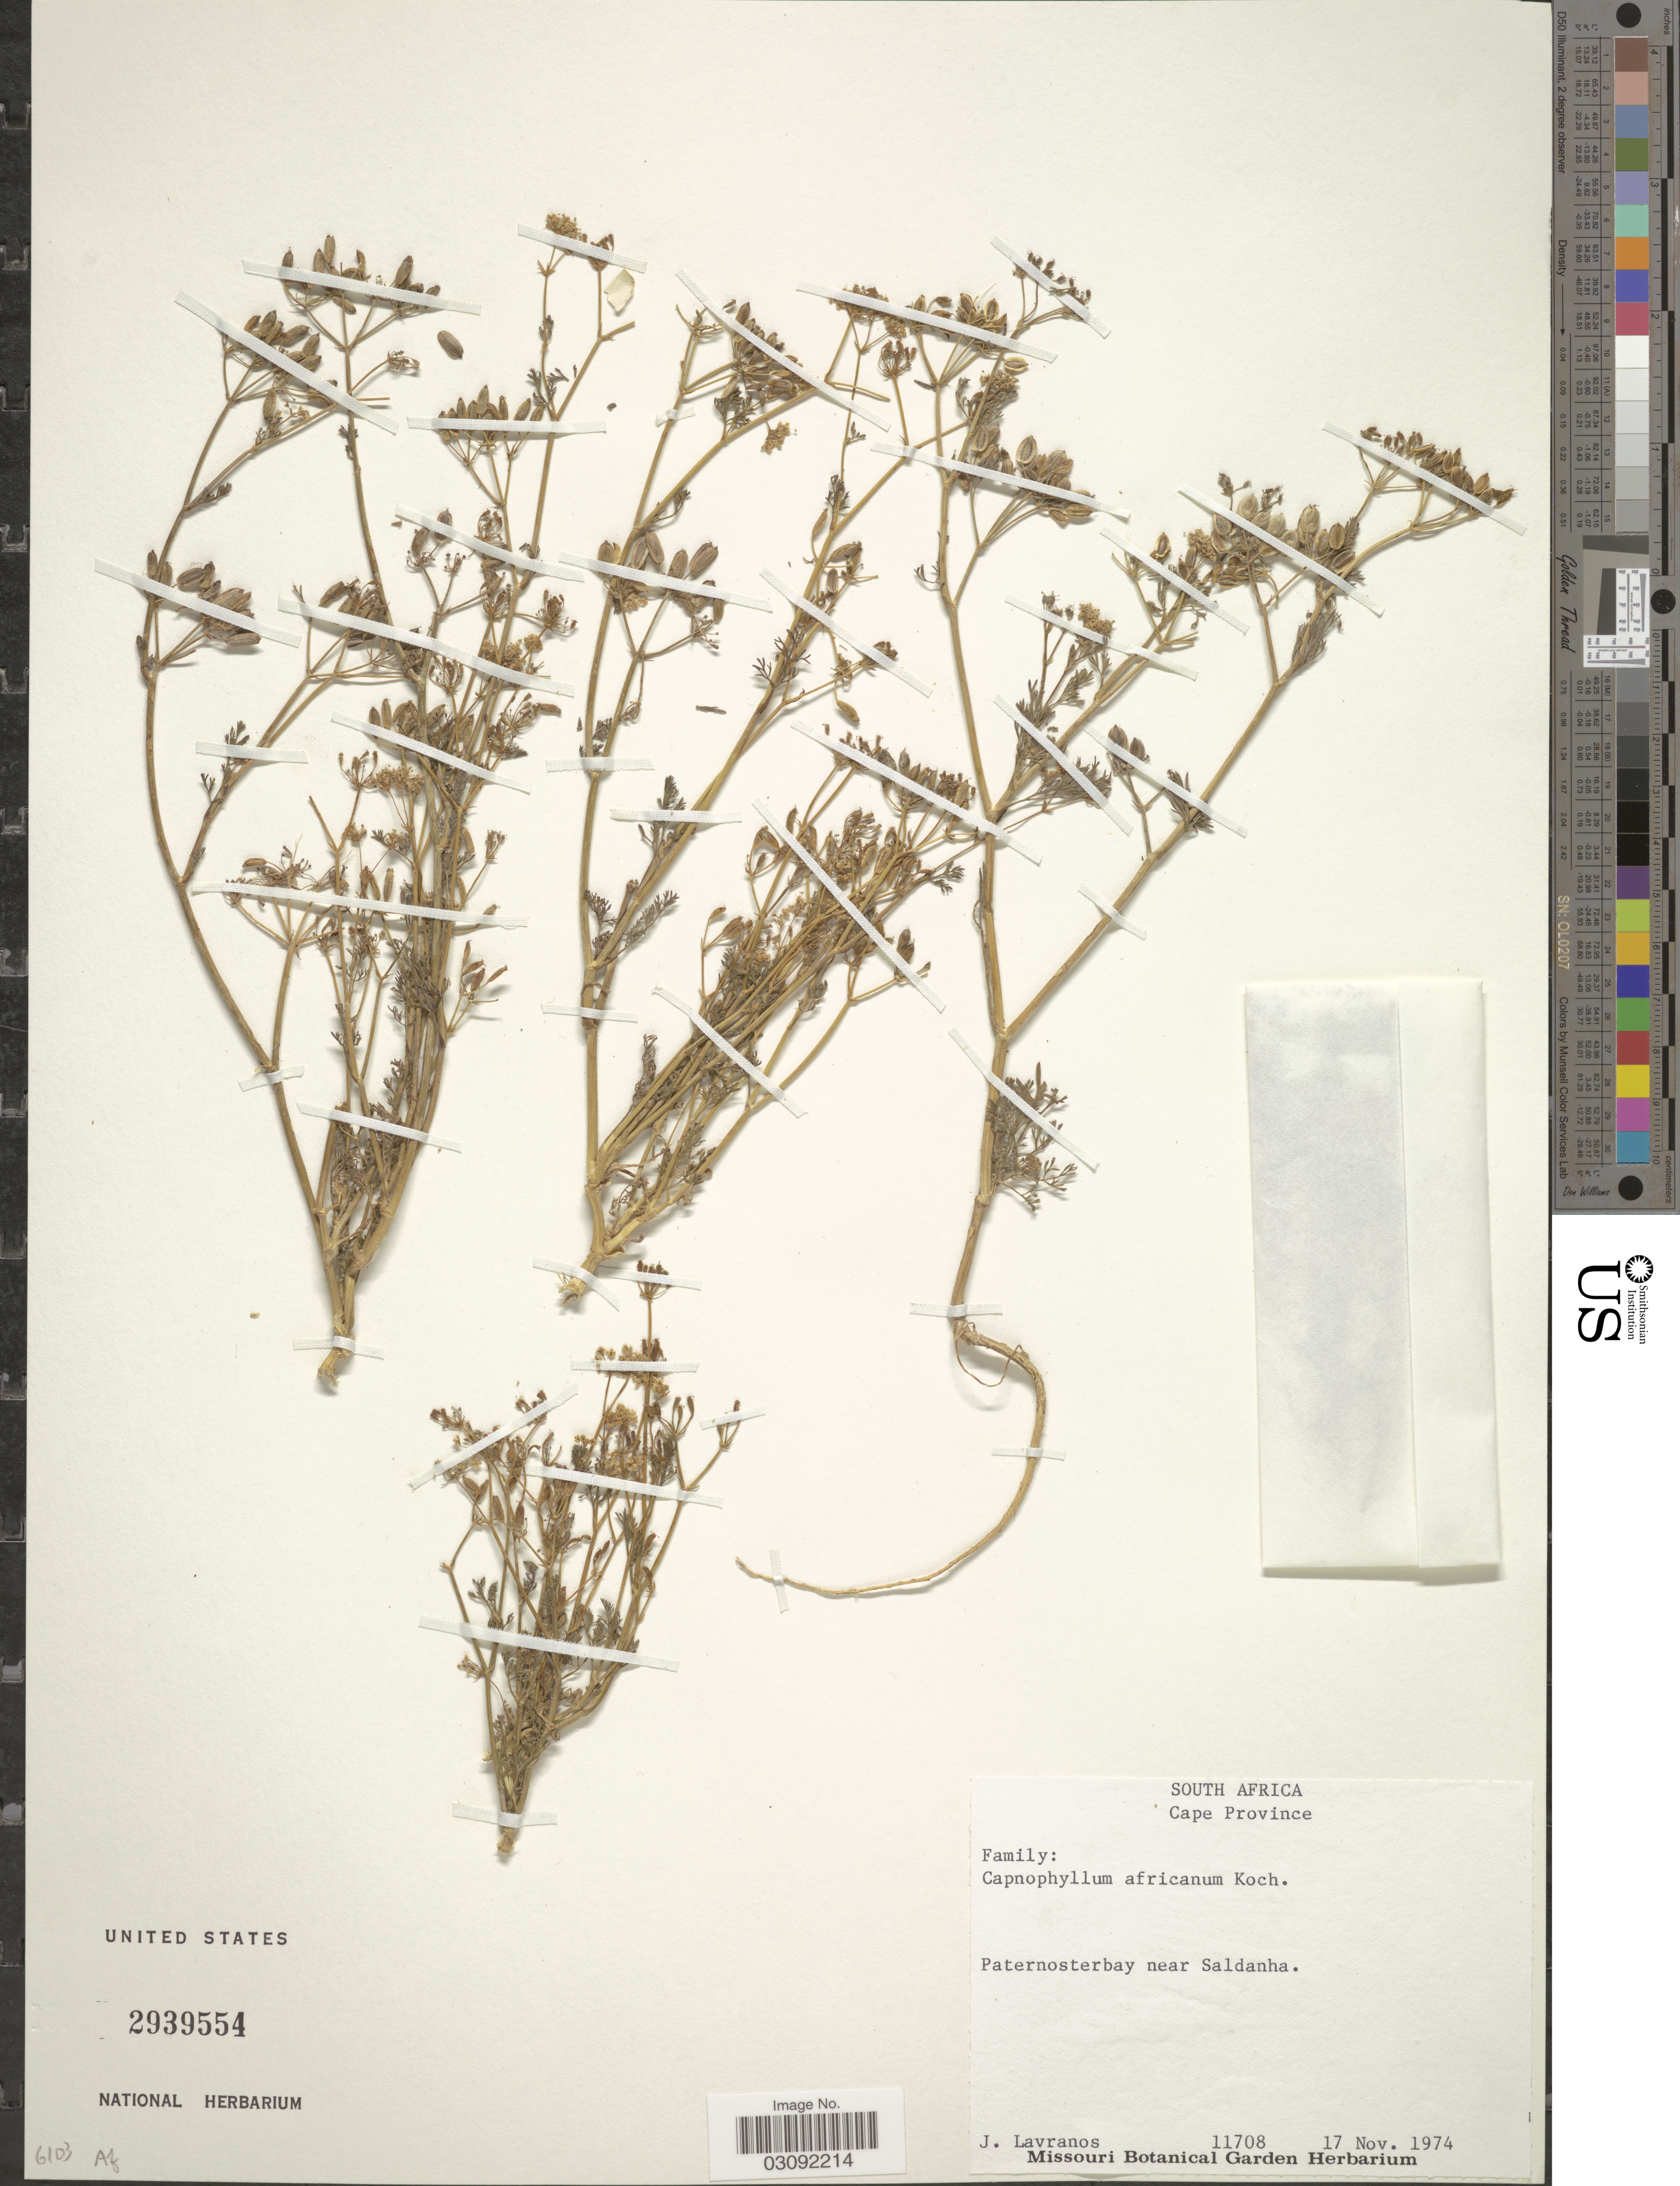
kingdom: Plantae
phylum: Tracheophyta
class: Magnoliopsida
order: Apiales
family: Apiaceae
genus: Capnophyllum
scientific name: Capnophyllum africanum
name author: (L.) Gaertn.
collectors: J. Lavranos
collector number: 11708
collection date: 1974-11-17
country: South Africa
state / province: Western Cape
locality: South Africa. Paternosterbay near Saldanha.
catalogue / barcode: US 2939554